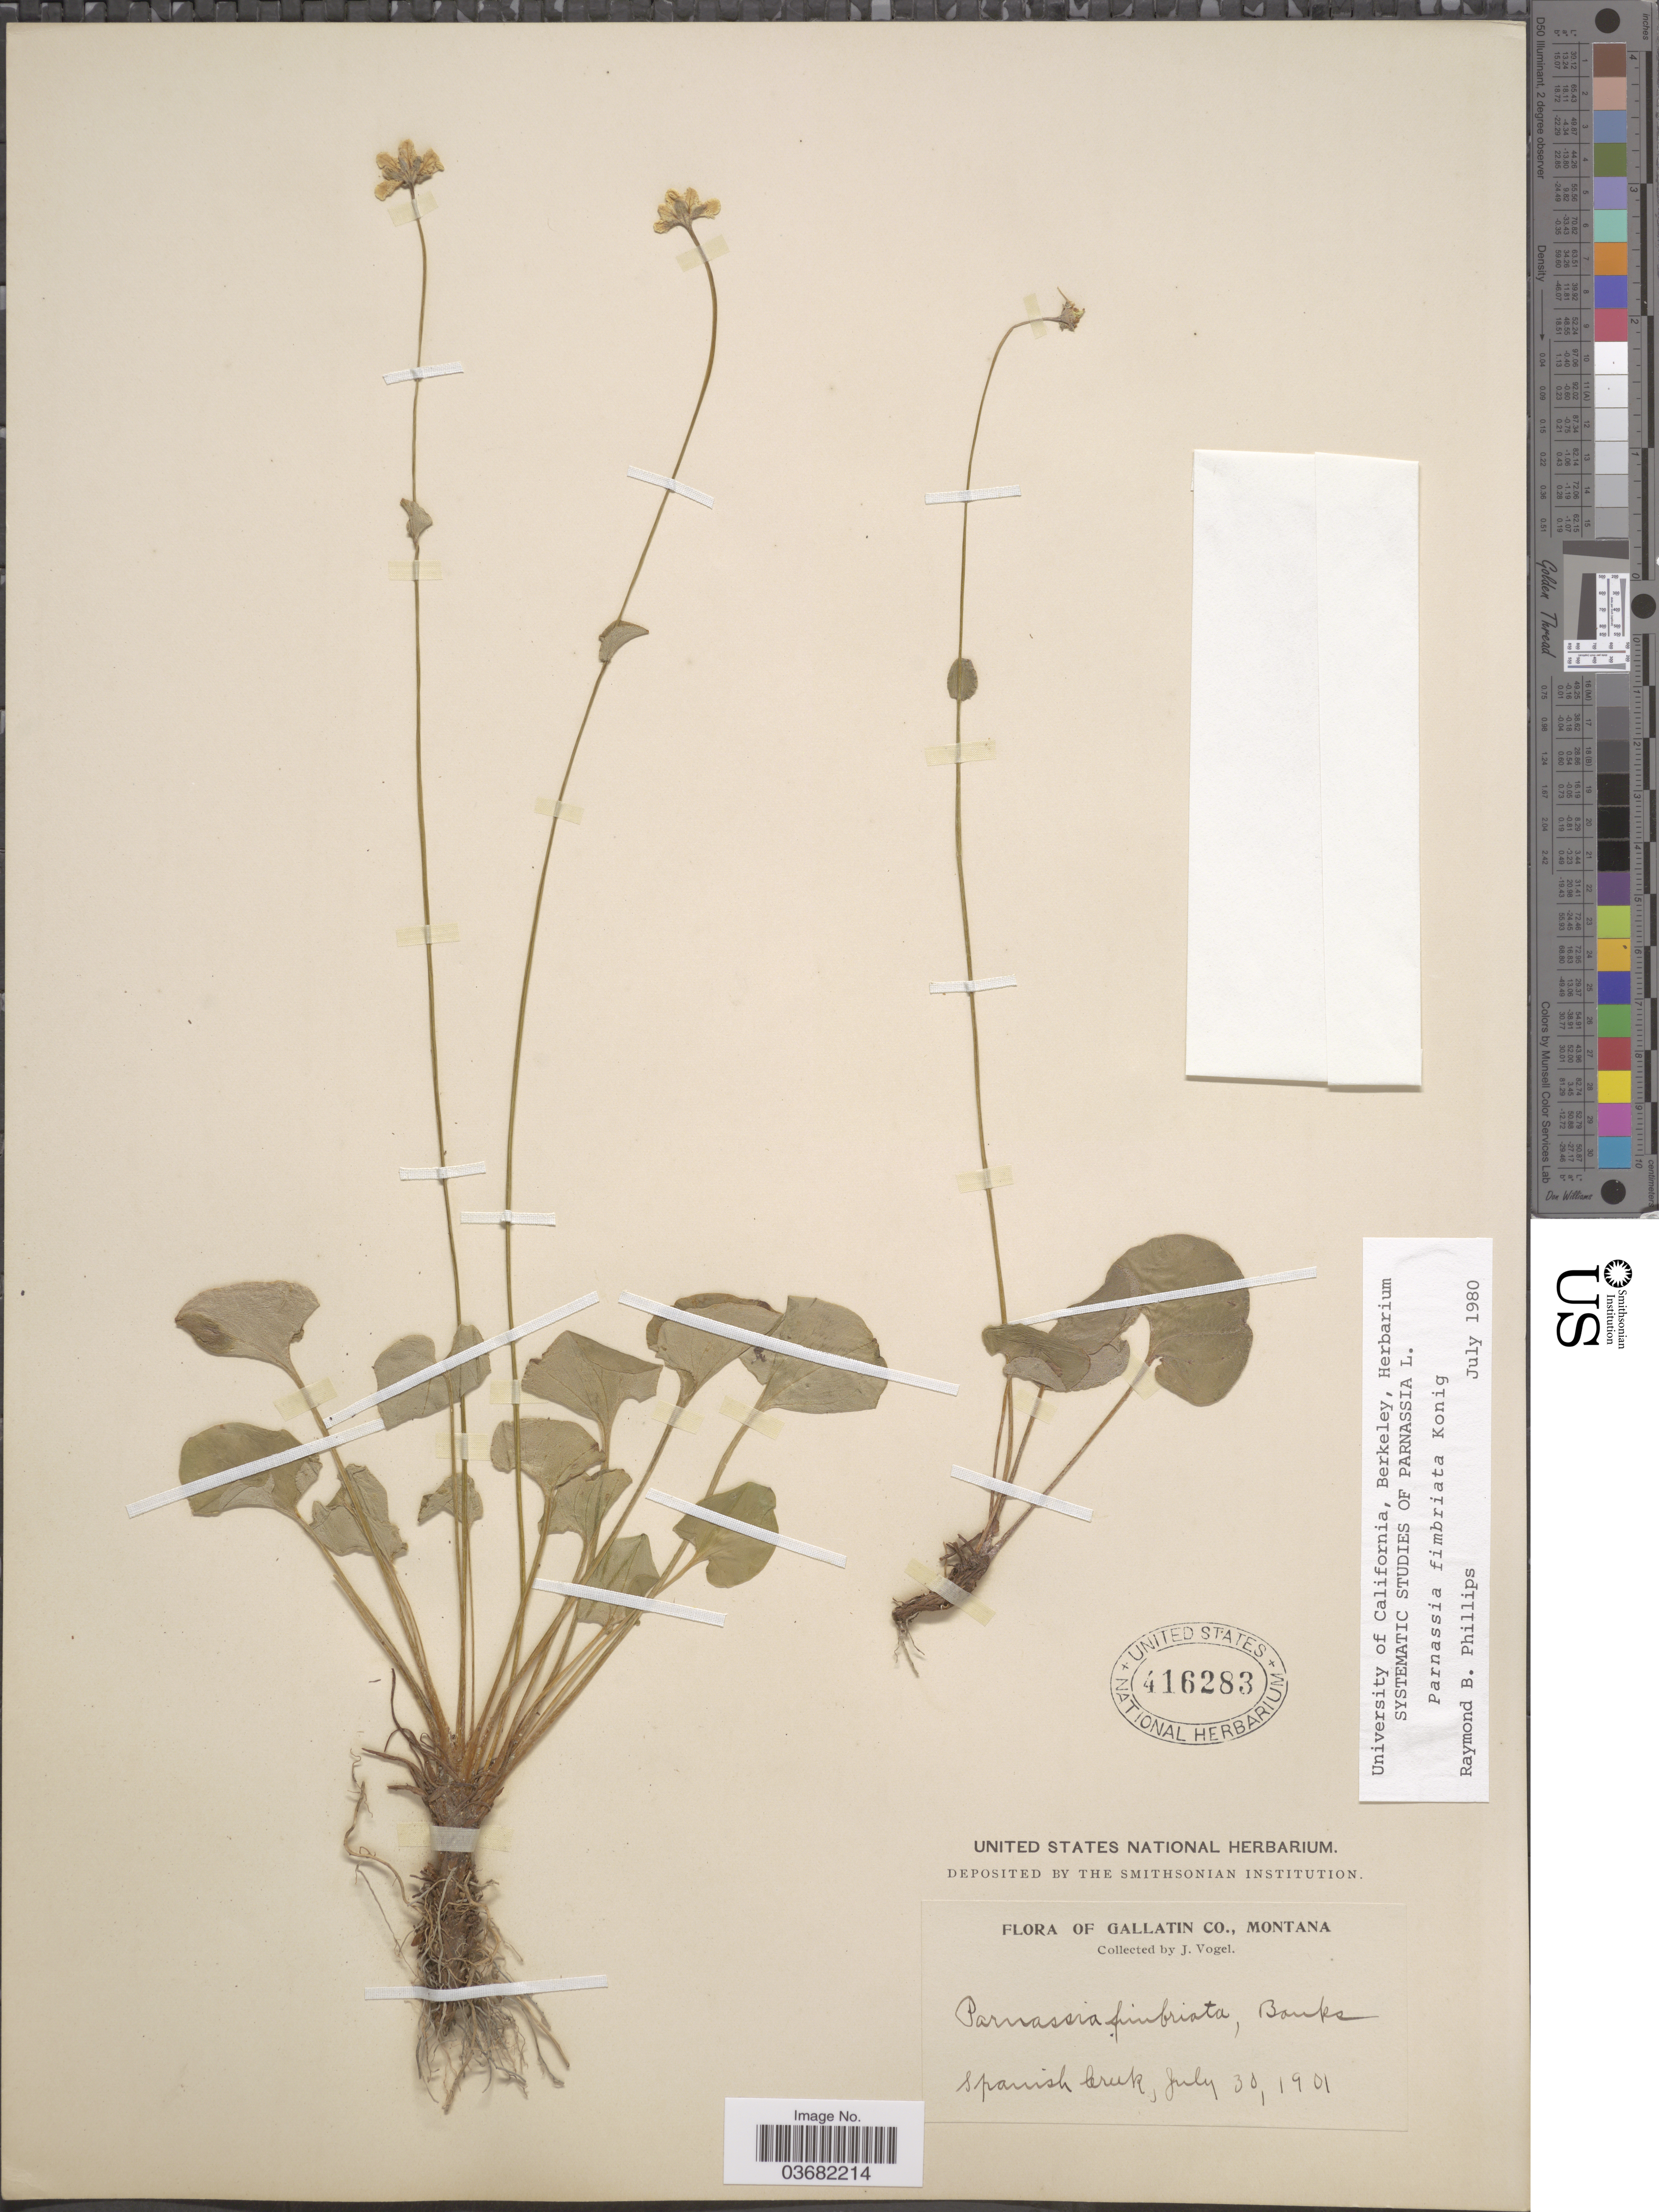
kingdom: Plantae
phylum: Tracheophyta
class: Magnoliopsida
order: Celastrales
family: Parnassiaceae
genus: Parnassia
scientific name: Parnassia fimbriata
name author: K.D. Koenig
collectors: J. Vogel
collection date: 1901-07-30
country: United States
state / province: Montana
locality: Gallatin Co. Spanish Creek.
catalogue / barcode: US 416283